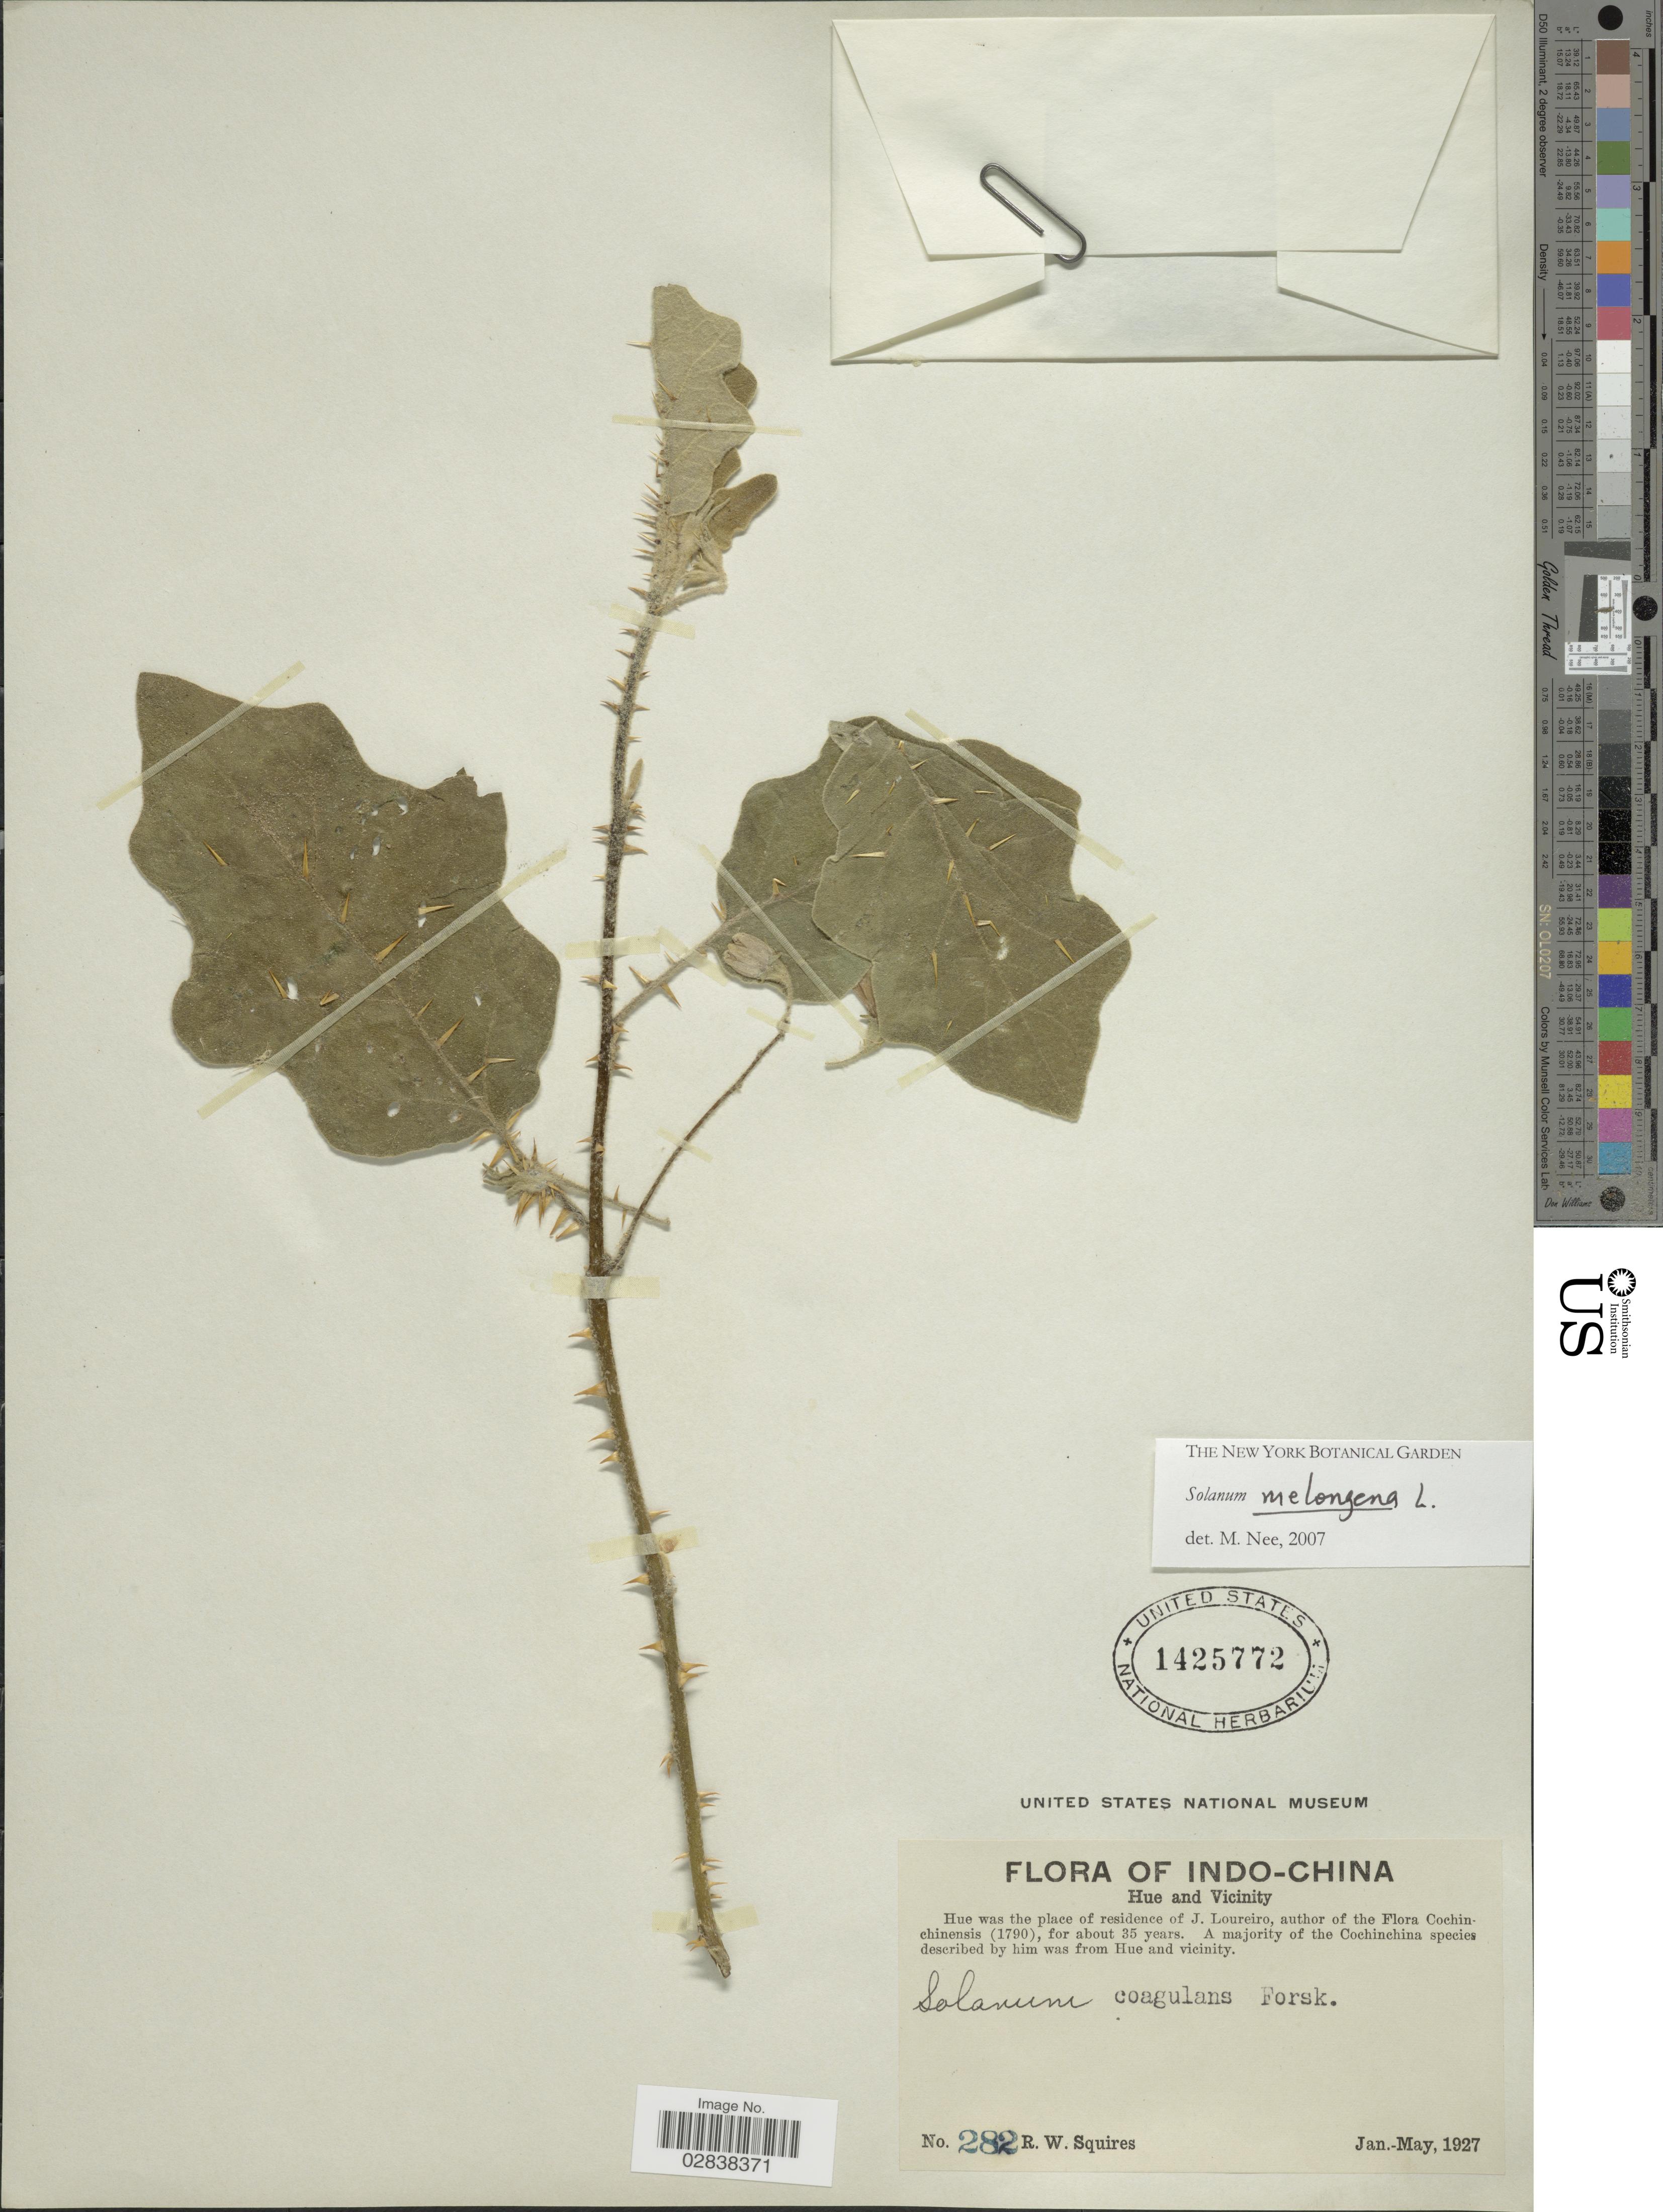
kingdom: Plantae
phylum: Tracheophyta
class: Magnoliopsida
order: Solanales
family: Solanaceae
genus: Solanum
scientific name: Solanum melongena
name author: L.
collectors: R. Squires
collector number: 282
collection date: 1927-01/1927-05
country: Vietnam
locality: Indo-China, Hue and vicinity.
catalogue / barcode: US 1425772